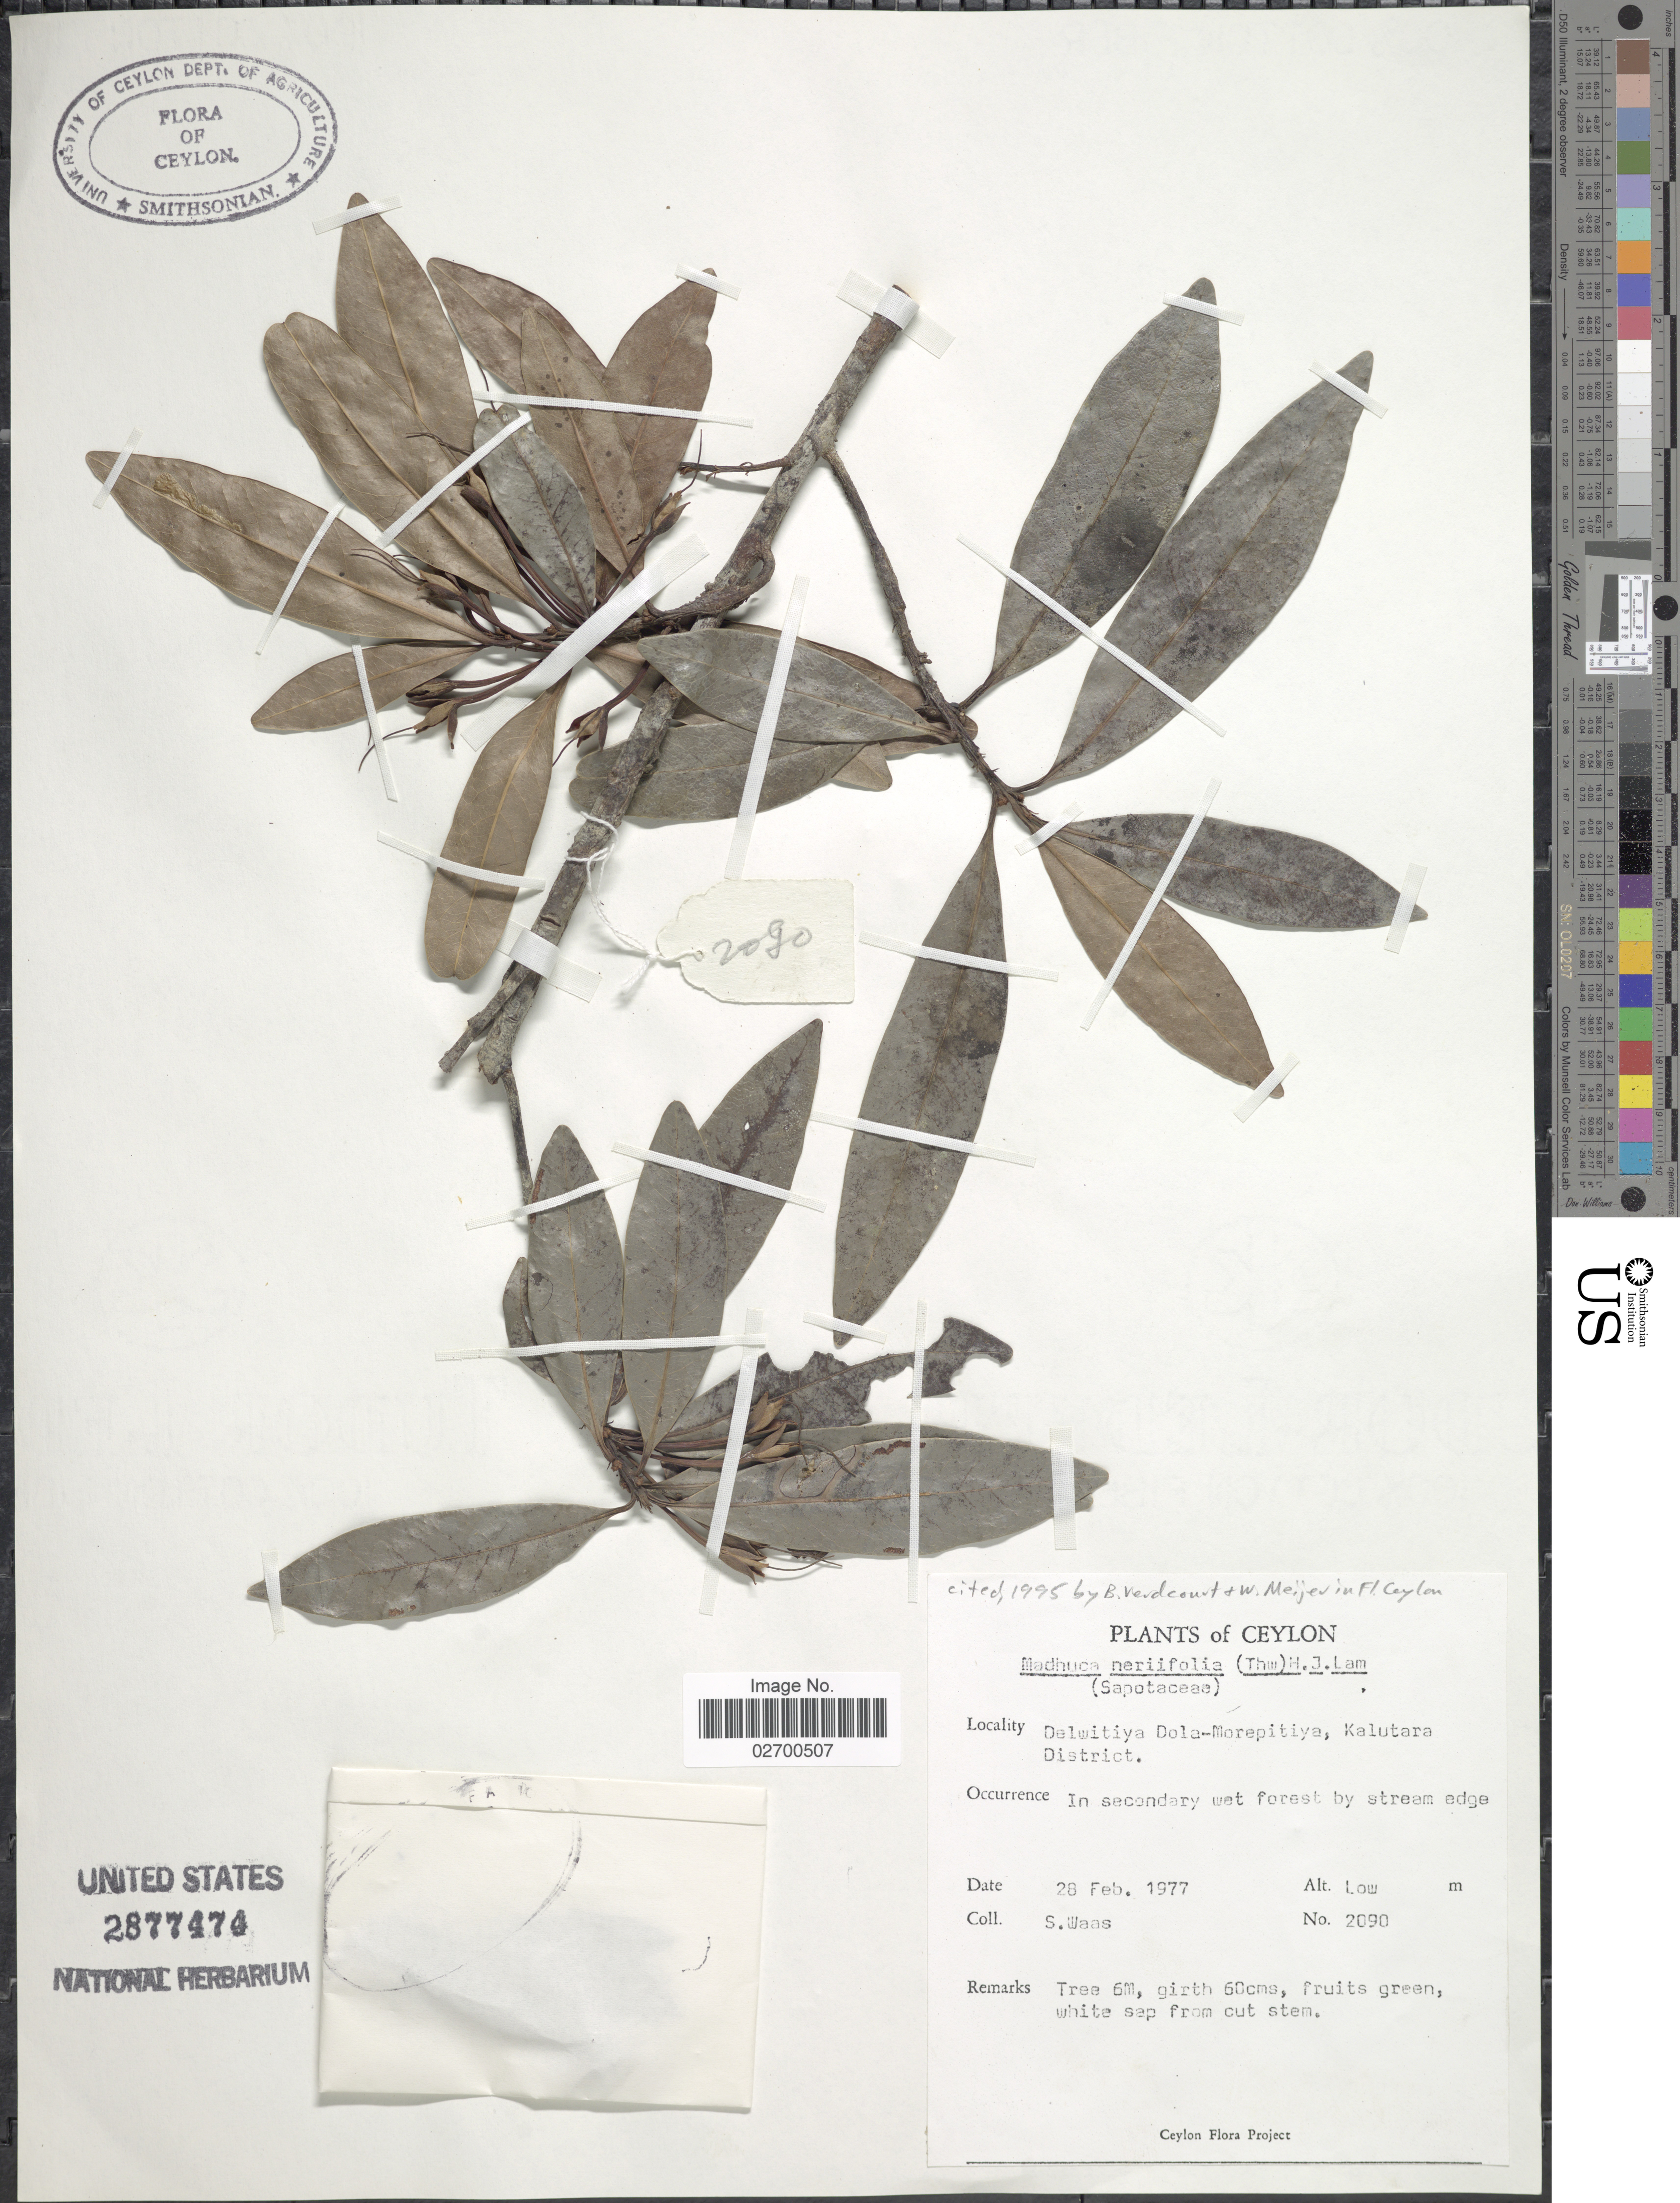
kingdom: Plantae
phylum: Tracheophyta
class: Magnoliopsida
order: Ericales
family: Sapotaceae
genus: Madhuca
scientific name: Madhuca neriifolia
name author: (K.H. Moon) H.J. Lam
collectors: S. Waas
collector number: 2090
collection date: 1977-02-28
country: Sri Lanka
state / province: Western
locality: Ceylon. Delwitiya Dola-Morepitiya, Kalutara District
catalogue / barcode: US 2877474